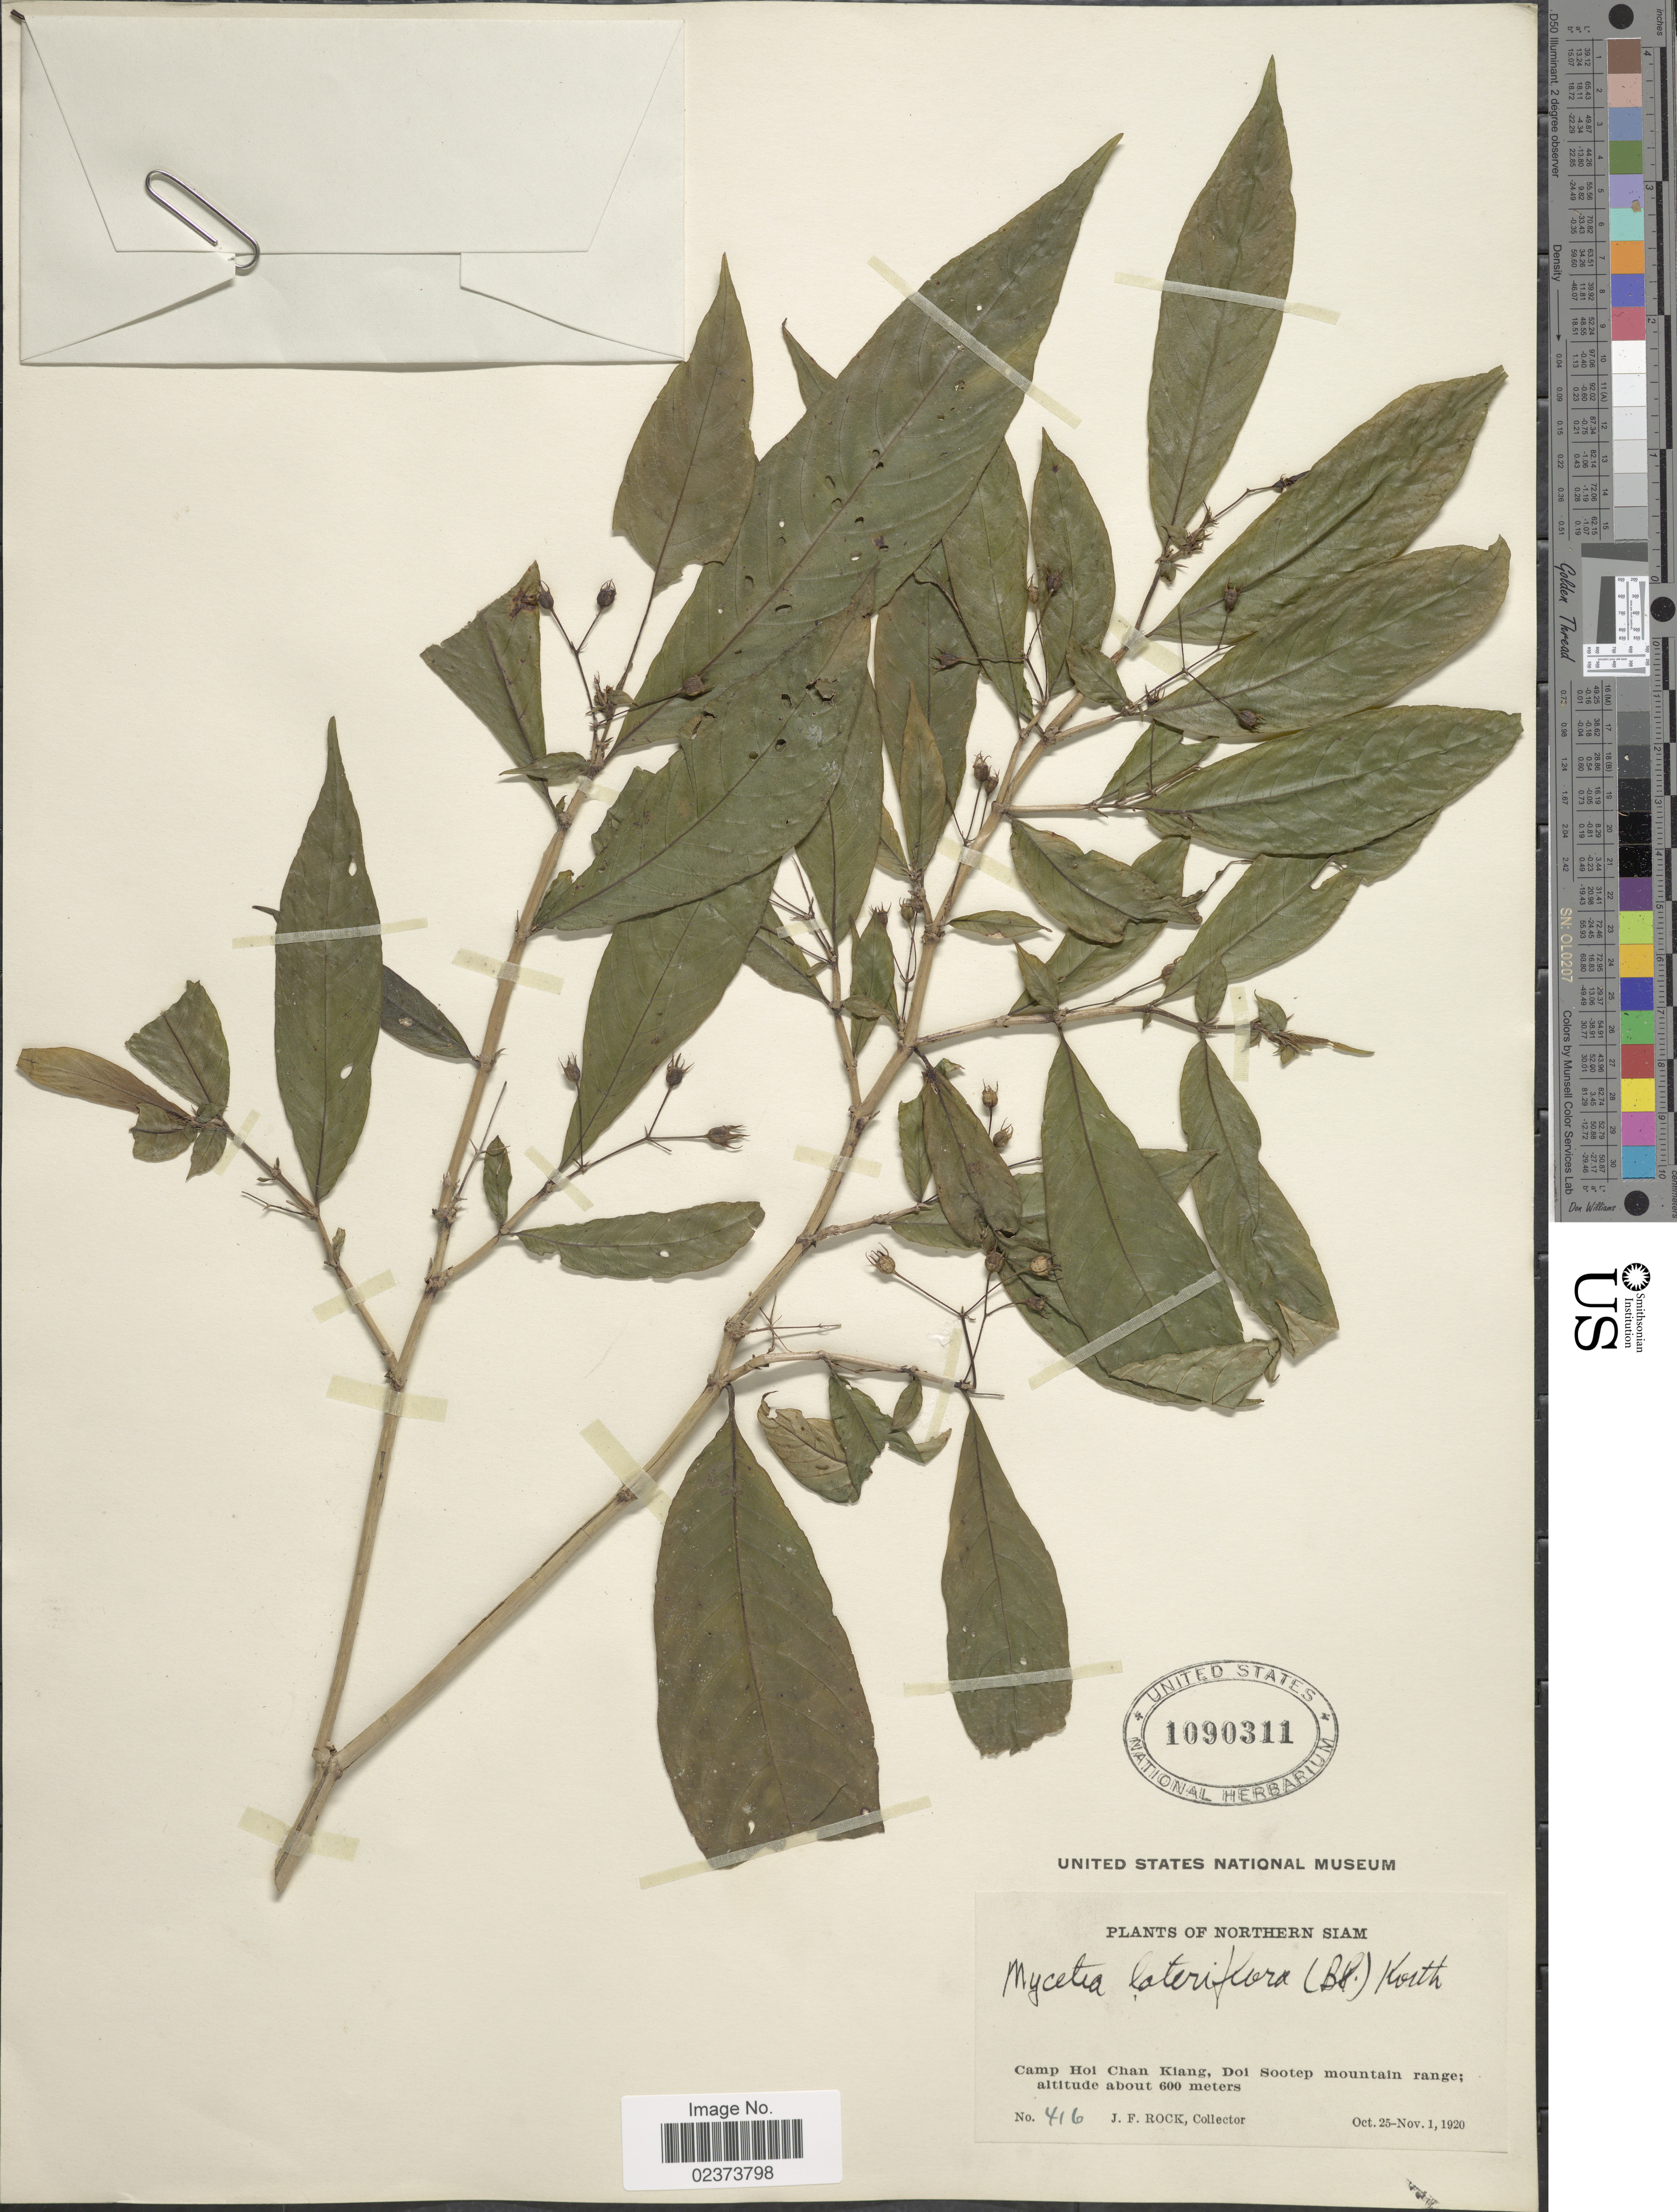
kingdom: Plantae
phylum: Tracheophyta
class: Magnoliopsida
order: Gentianales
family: Rubiaceae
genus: Mycetia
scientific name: Mycetia lateriflora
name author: (Blume) Reinw. ex Korth.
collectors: J. Rock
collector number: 416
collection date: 1920-10-25/1920-11-01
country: Thailand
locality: Northern Siam, Camp Hoi Chan Kiang, Doi Sootep mountain range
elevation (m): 600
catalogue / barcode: US 1090311